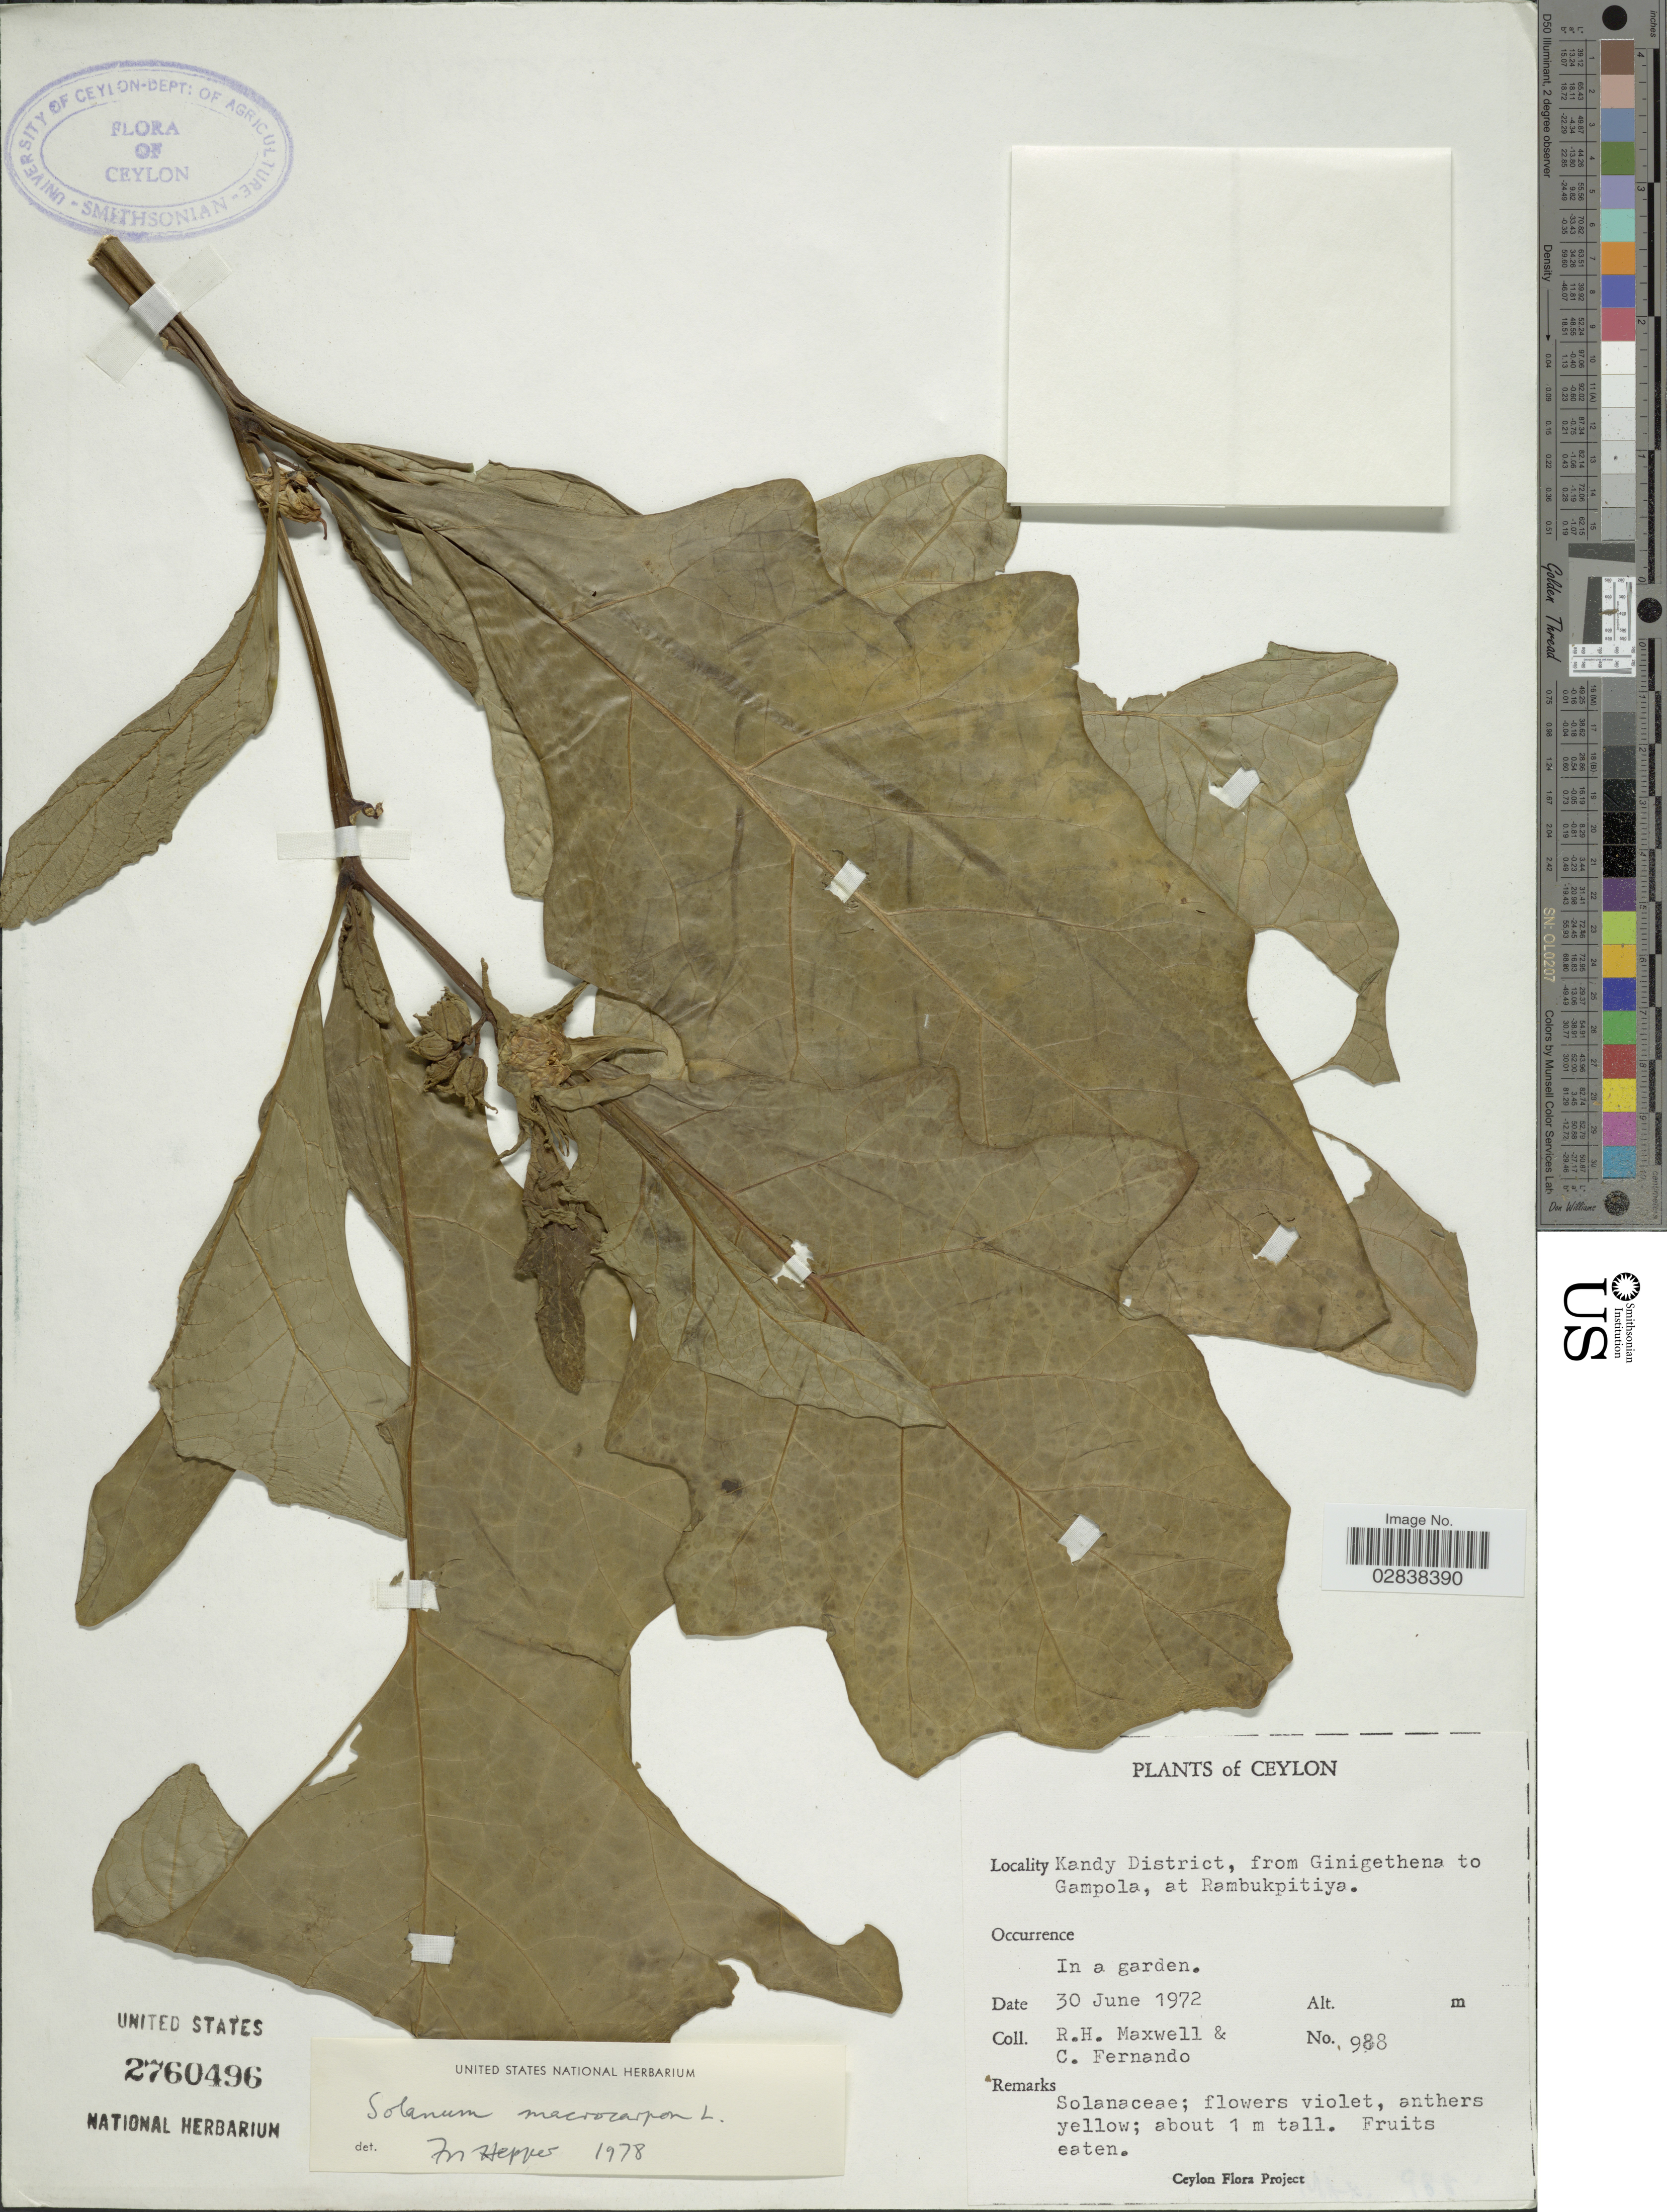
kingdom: Plantae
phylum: Tracheophyta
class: Magnoliopsida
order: Solanales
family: Solanaceae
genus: Solanum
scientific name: Solanum macrocarpon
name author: L.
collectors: R. Maxwell & C. Fernando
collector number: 988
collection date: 1972-06-30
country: Sri Lanka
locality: Kandy District, from Ginigethena to Gampola, at Rambukpitiya.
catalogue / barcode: US 2760496